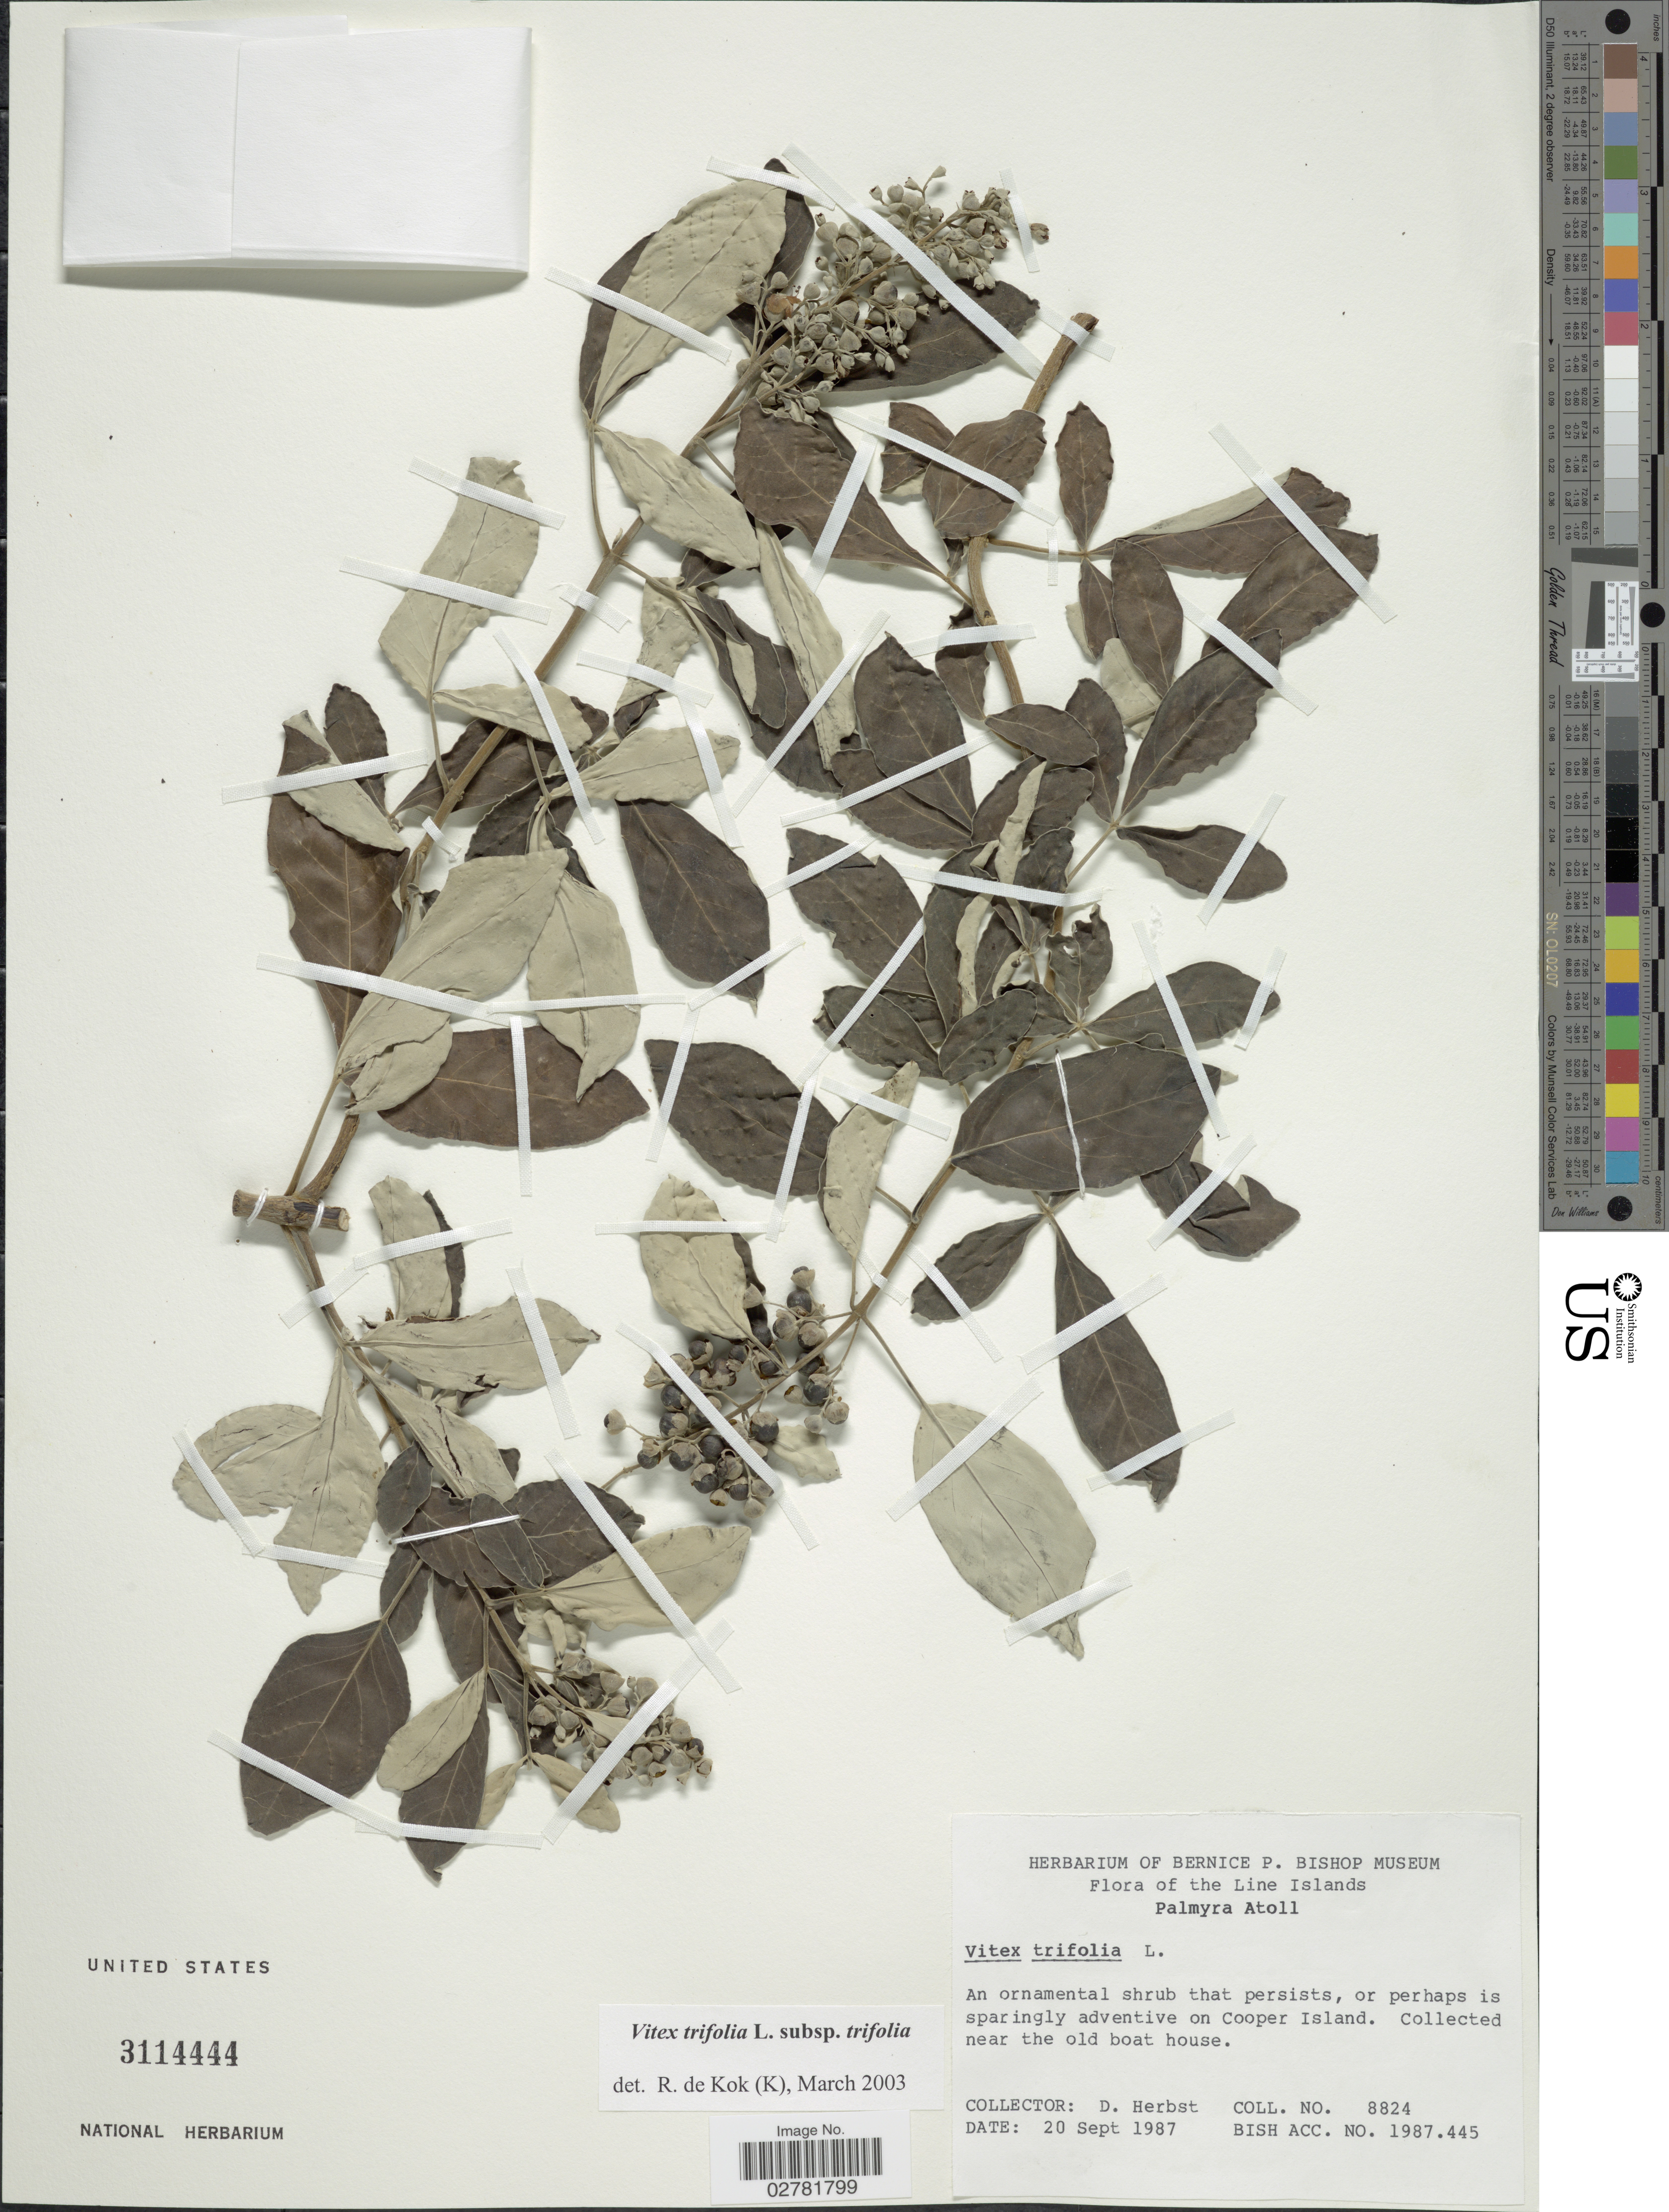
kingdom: Plantae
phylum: Tracheophyta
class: Magnoliopsida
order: Lamiales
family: Lamiaceae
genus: Vitex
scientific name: Vitex trifolia var. trifolia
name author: L.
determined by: Kok, R. de, (K)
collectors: D. Herbst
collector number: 8824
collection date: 1987-09-20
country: Kiribati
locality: Line Islands. Palmyra Atoll. Cooper Island. Near the old boat house.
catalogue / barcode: US 3114444